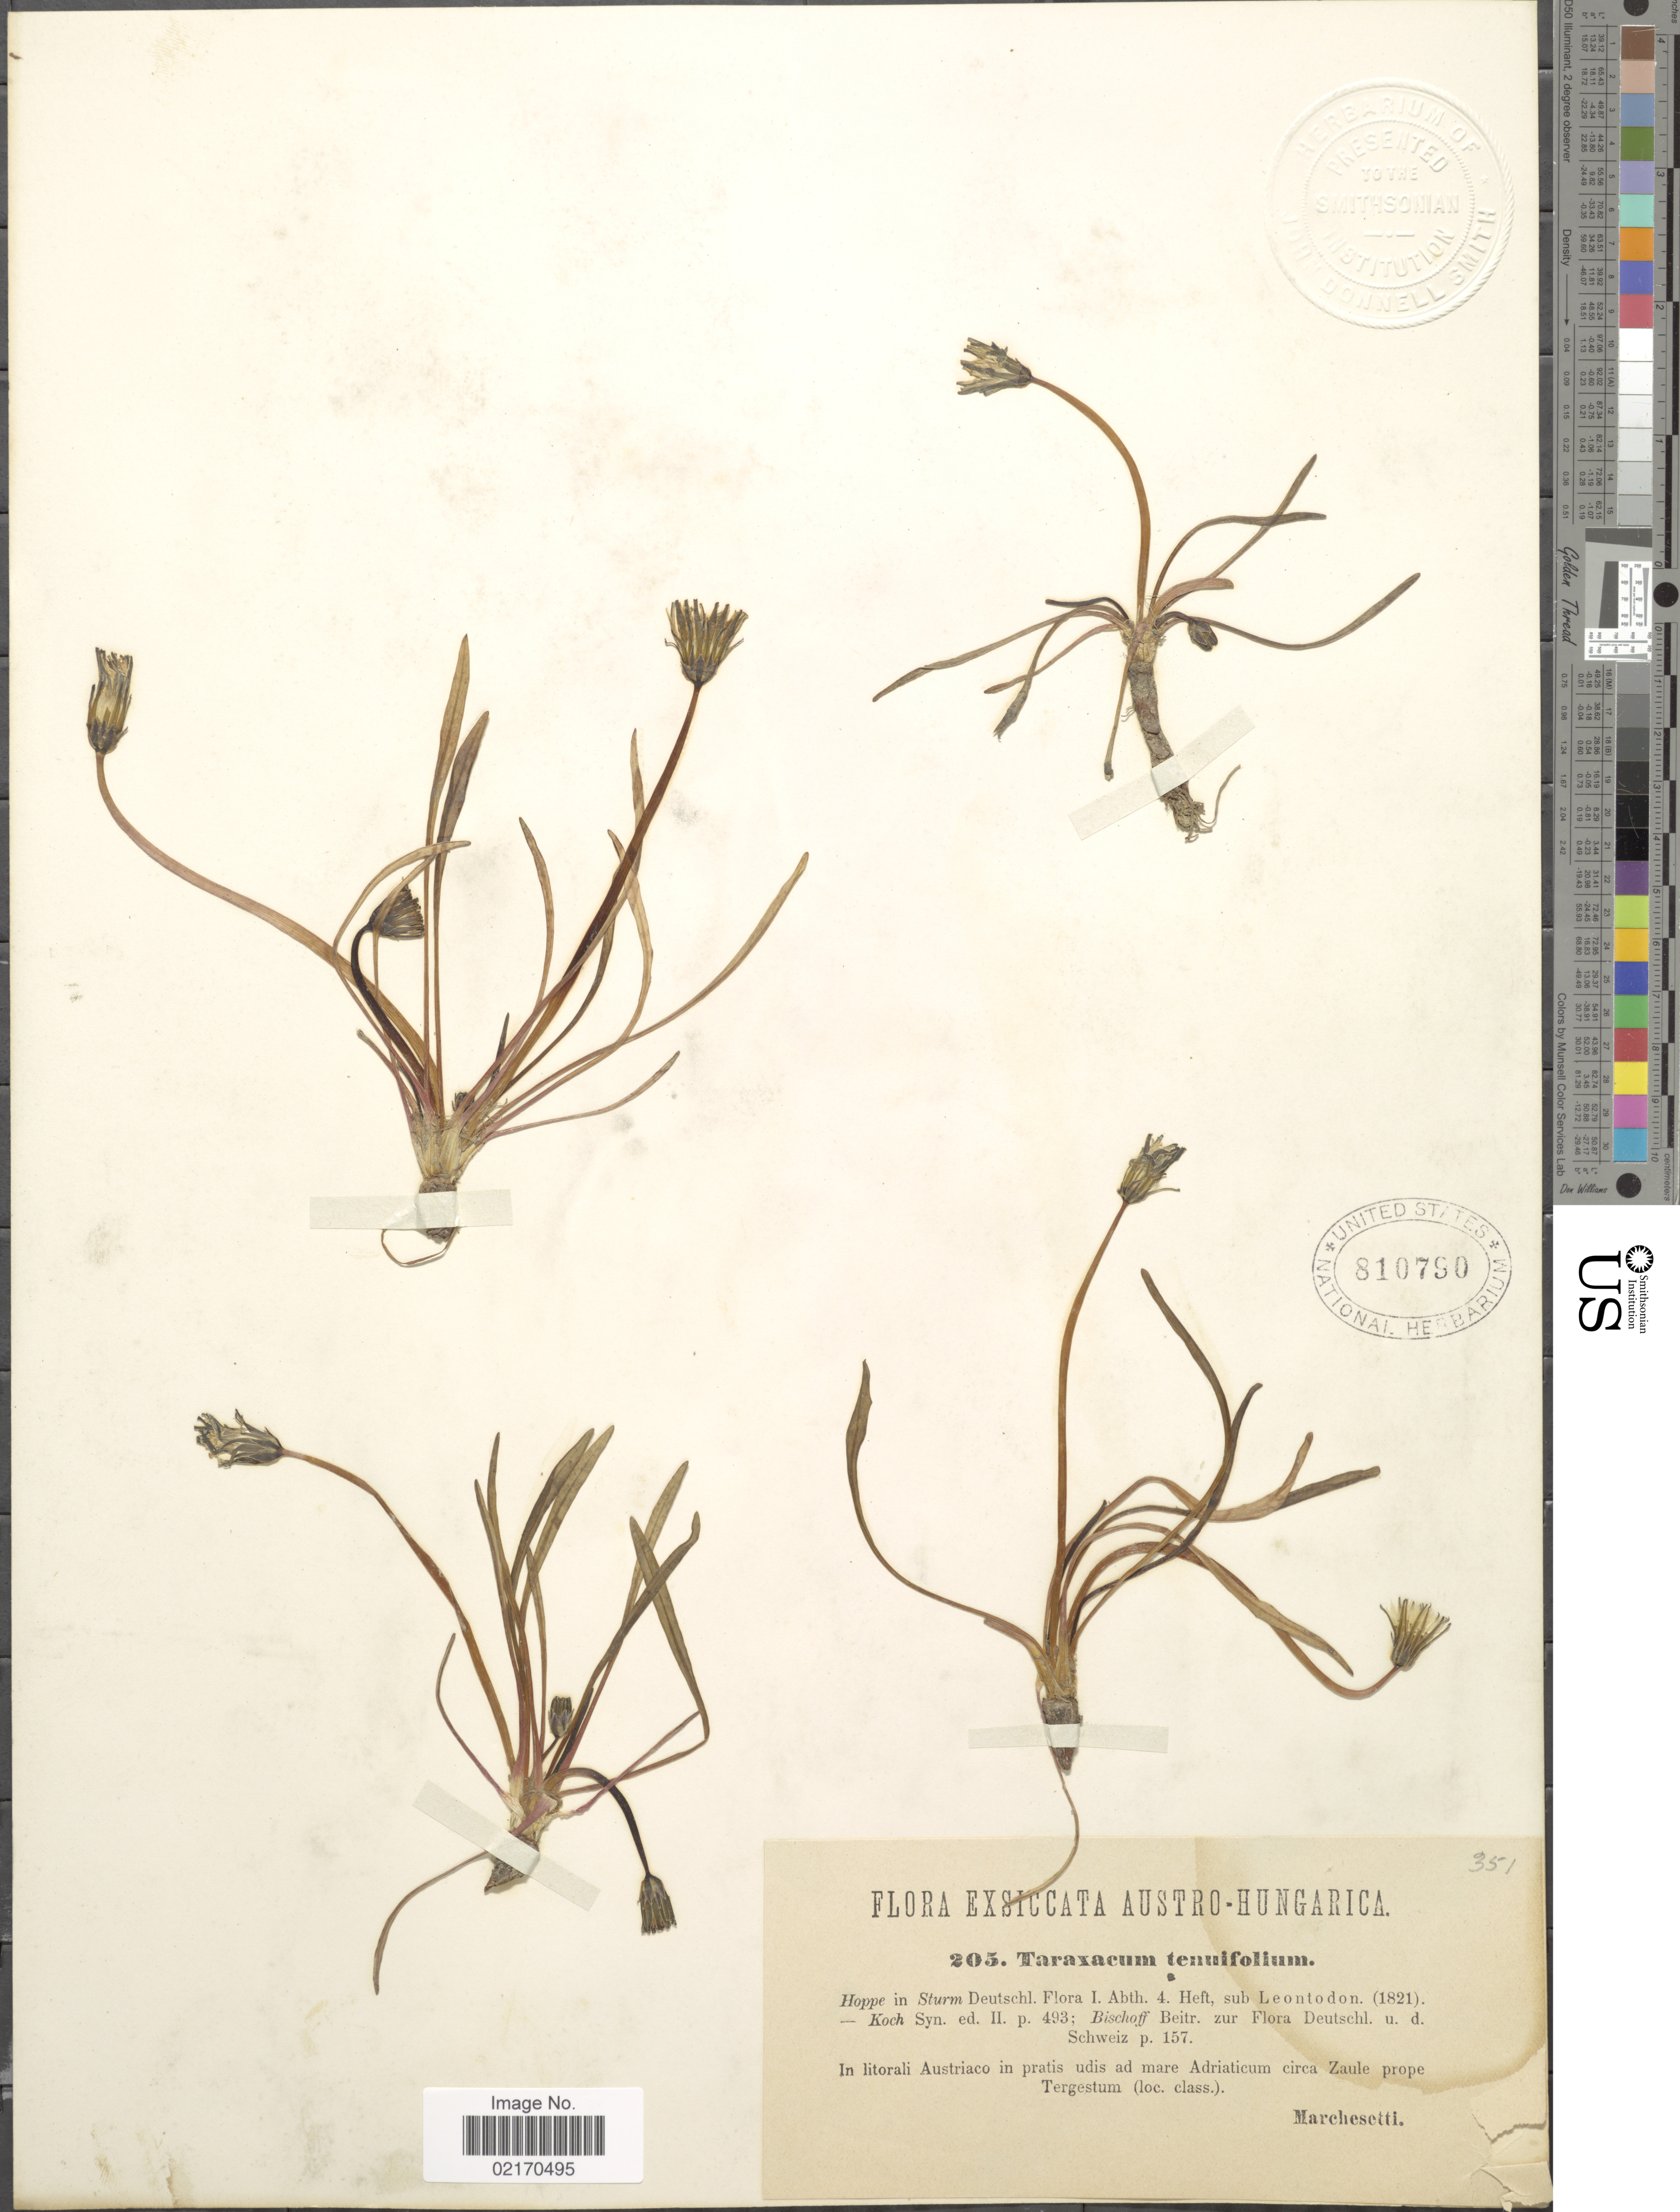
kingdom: Plantae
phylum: Tracheophyta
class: Magnoliopsida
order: Asterales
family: Asteraceae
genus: Taraxacum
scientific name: Taraxacum tenuifolium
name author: (Hoppe & Hornsch.) W.D.J. Koch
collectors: -. Marchesetti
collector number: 205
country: Italy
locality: Austro-Hungarica, in litorali Austriaco in pratis udis ad mare Adriaticum circa Zaule prope Tergestum (loc. class.).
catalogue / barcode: US 810790